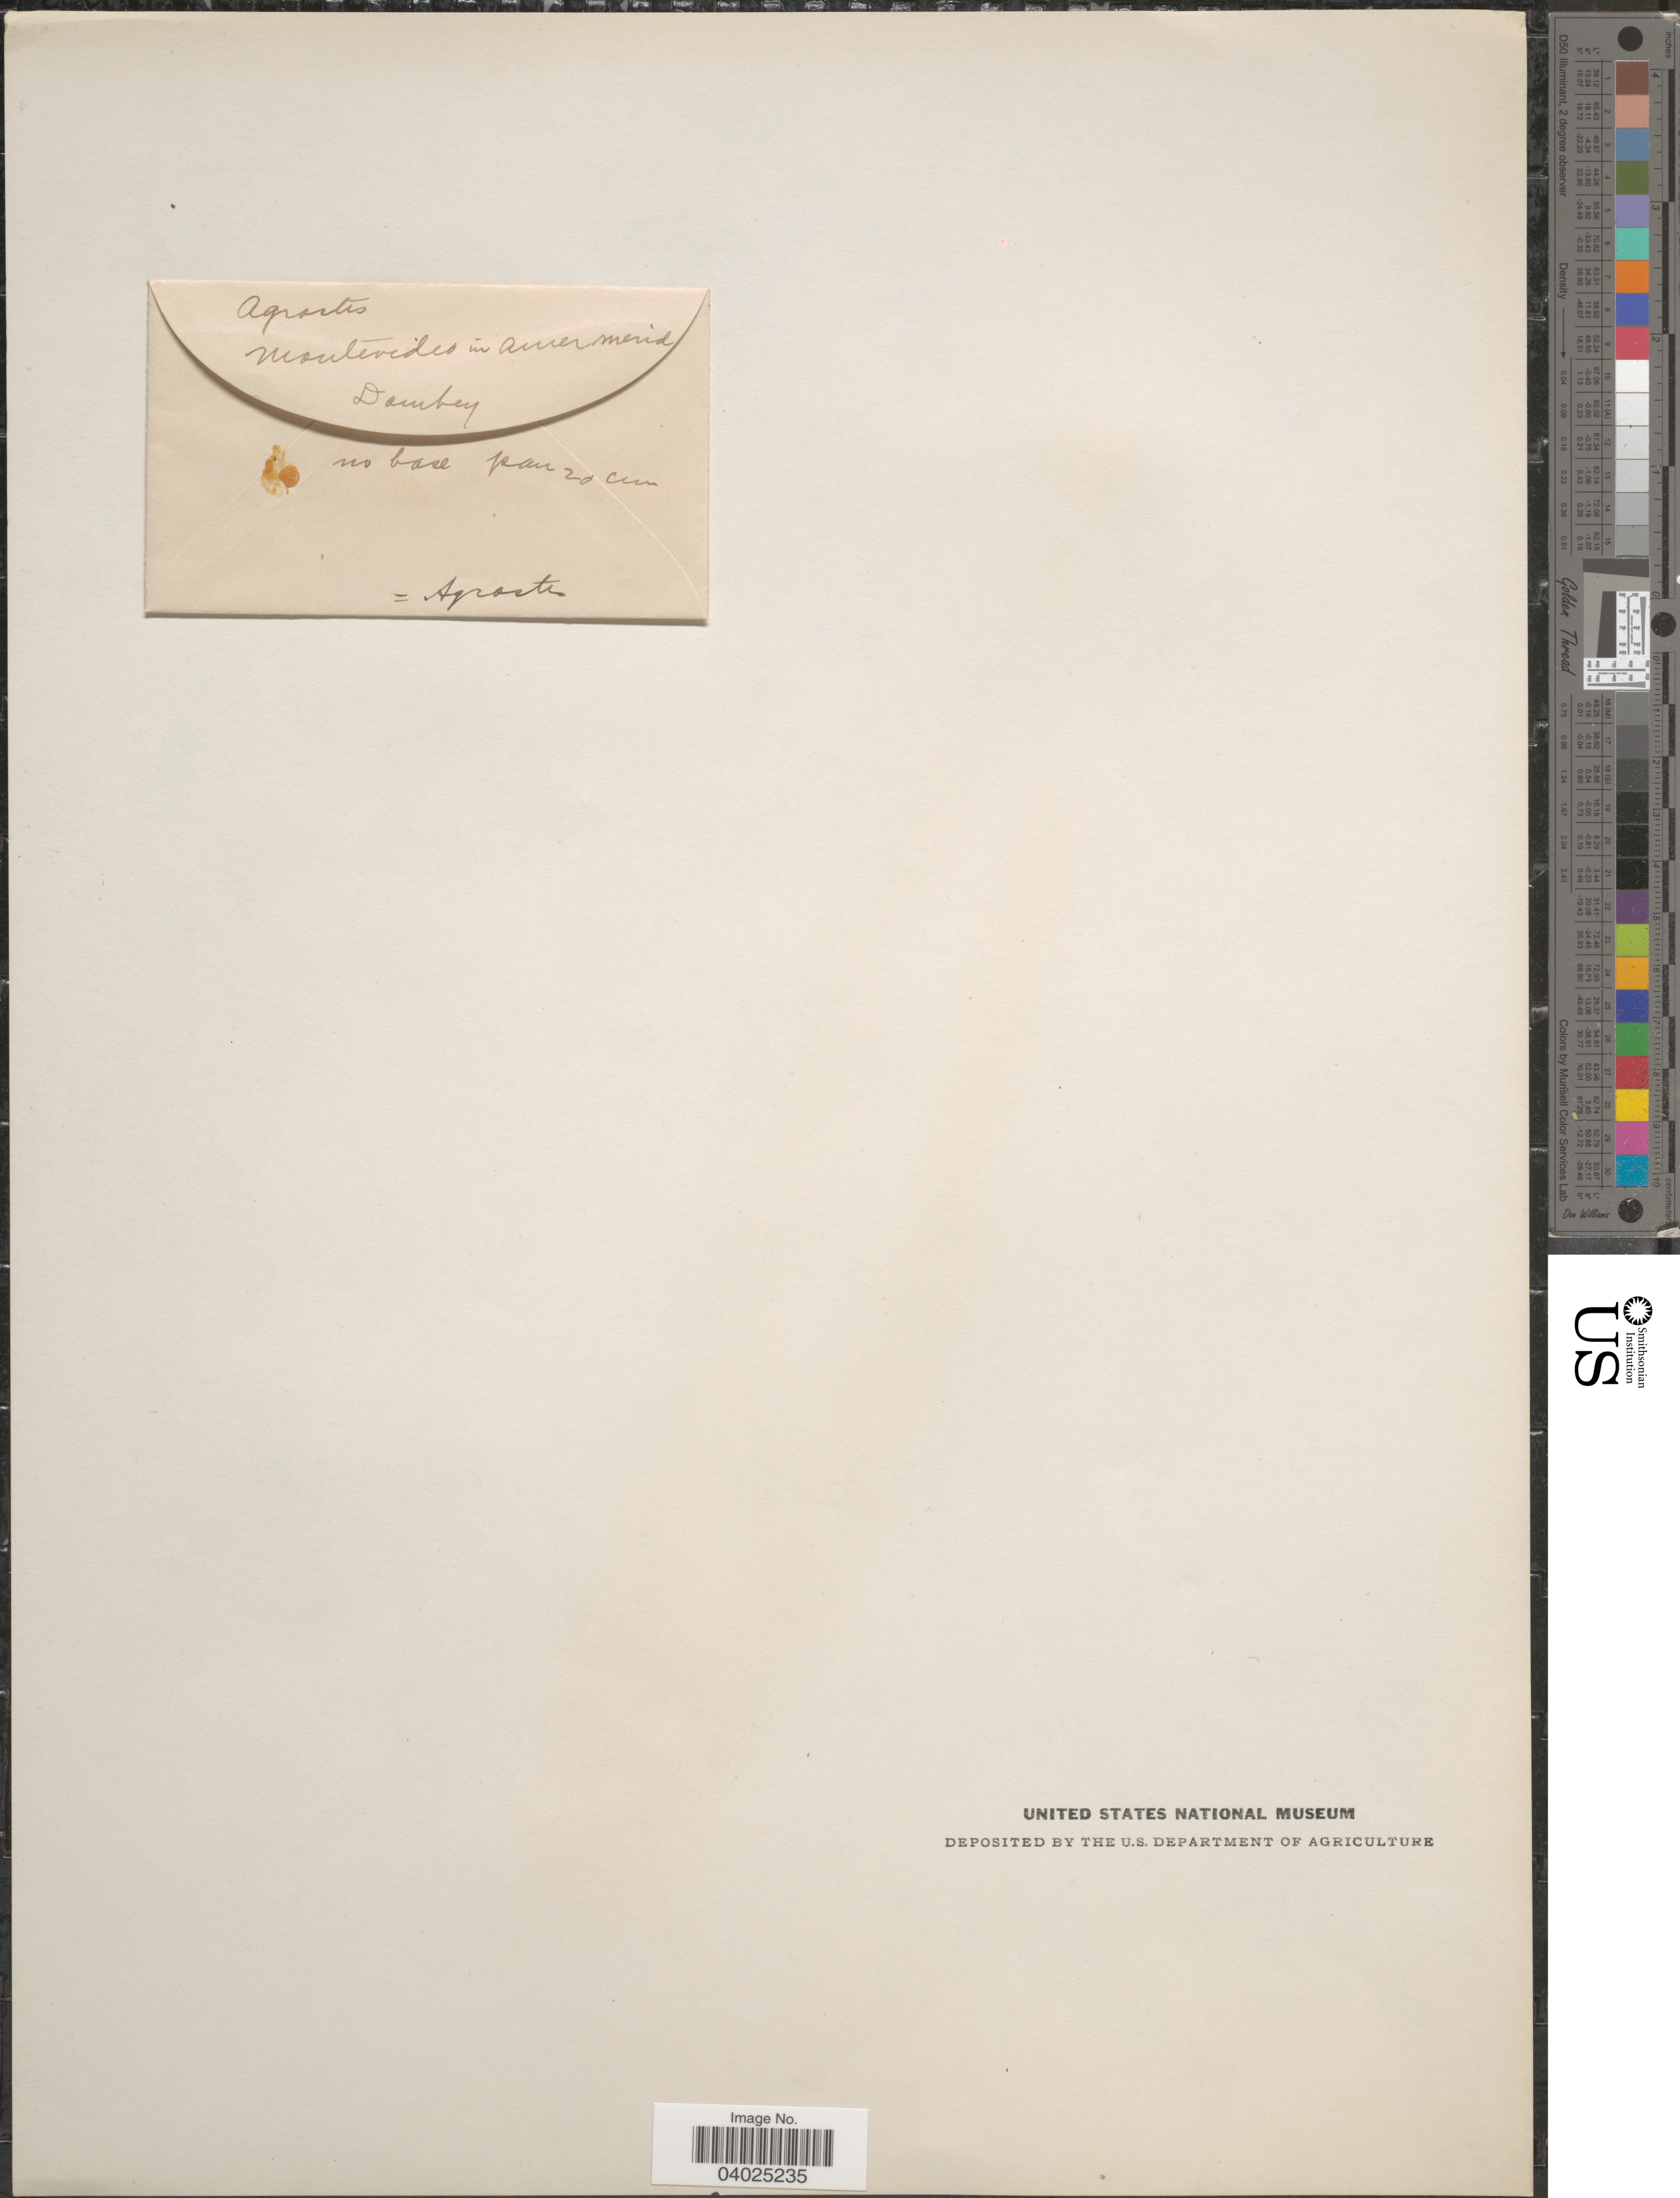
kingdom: Plantae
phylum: Tracheophyta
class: Liliopsida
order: Poales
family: Poaceae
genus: Agrostis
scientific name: Agrostis sp.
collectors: Dombey, --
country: Uruguay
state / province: Montevideo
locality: Montevideo in Amer merid.